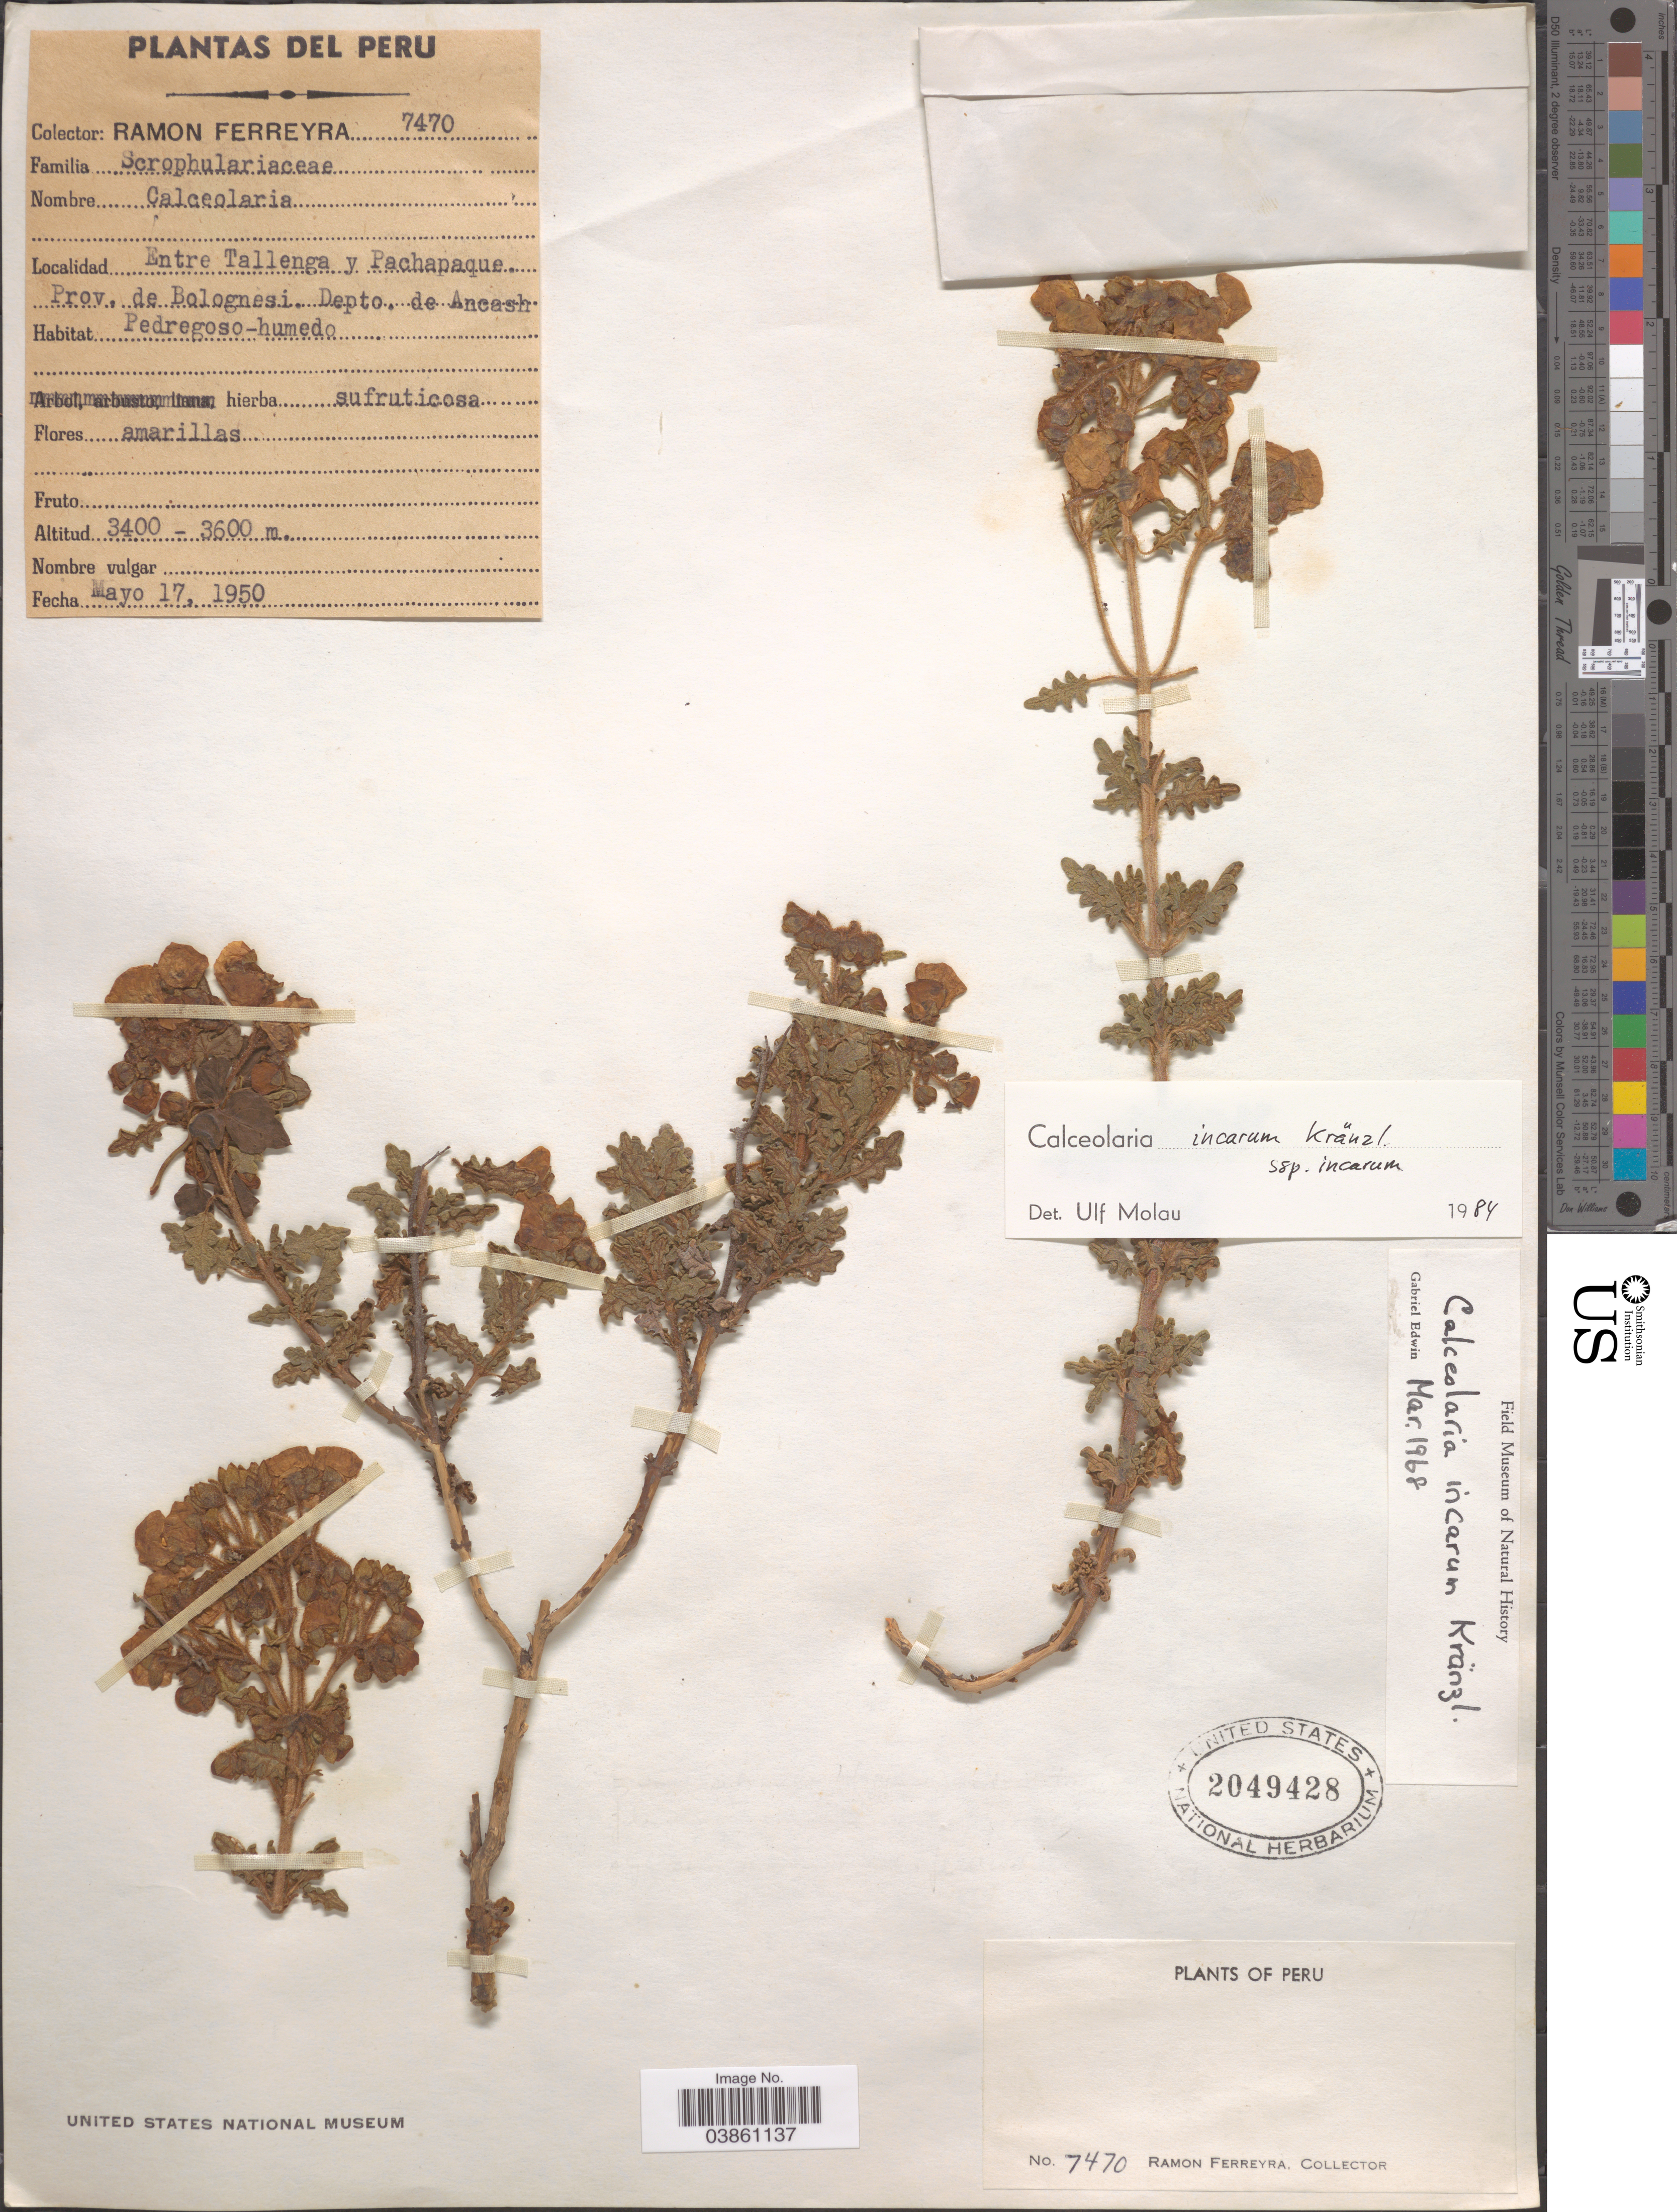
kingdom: Plantae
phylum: Tracheophyta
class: Magnoliopsida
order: Lamiales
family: Calceolariaceae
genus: Calceolaria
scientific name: Calceolaria incarum subsp. incarum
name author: Kraenzl.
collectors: R. A. Ferreyra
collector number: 7470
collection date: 1950-05-17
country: Peru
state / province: Ancash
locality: Entre Tallenga y Pachapaque. Prov. de Bolognesi. Depto. de Ancash.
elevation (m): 3400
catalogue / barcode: US 2049428